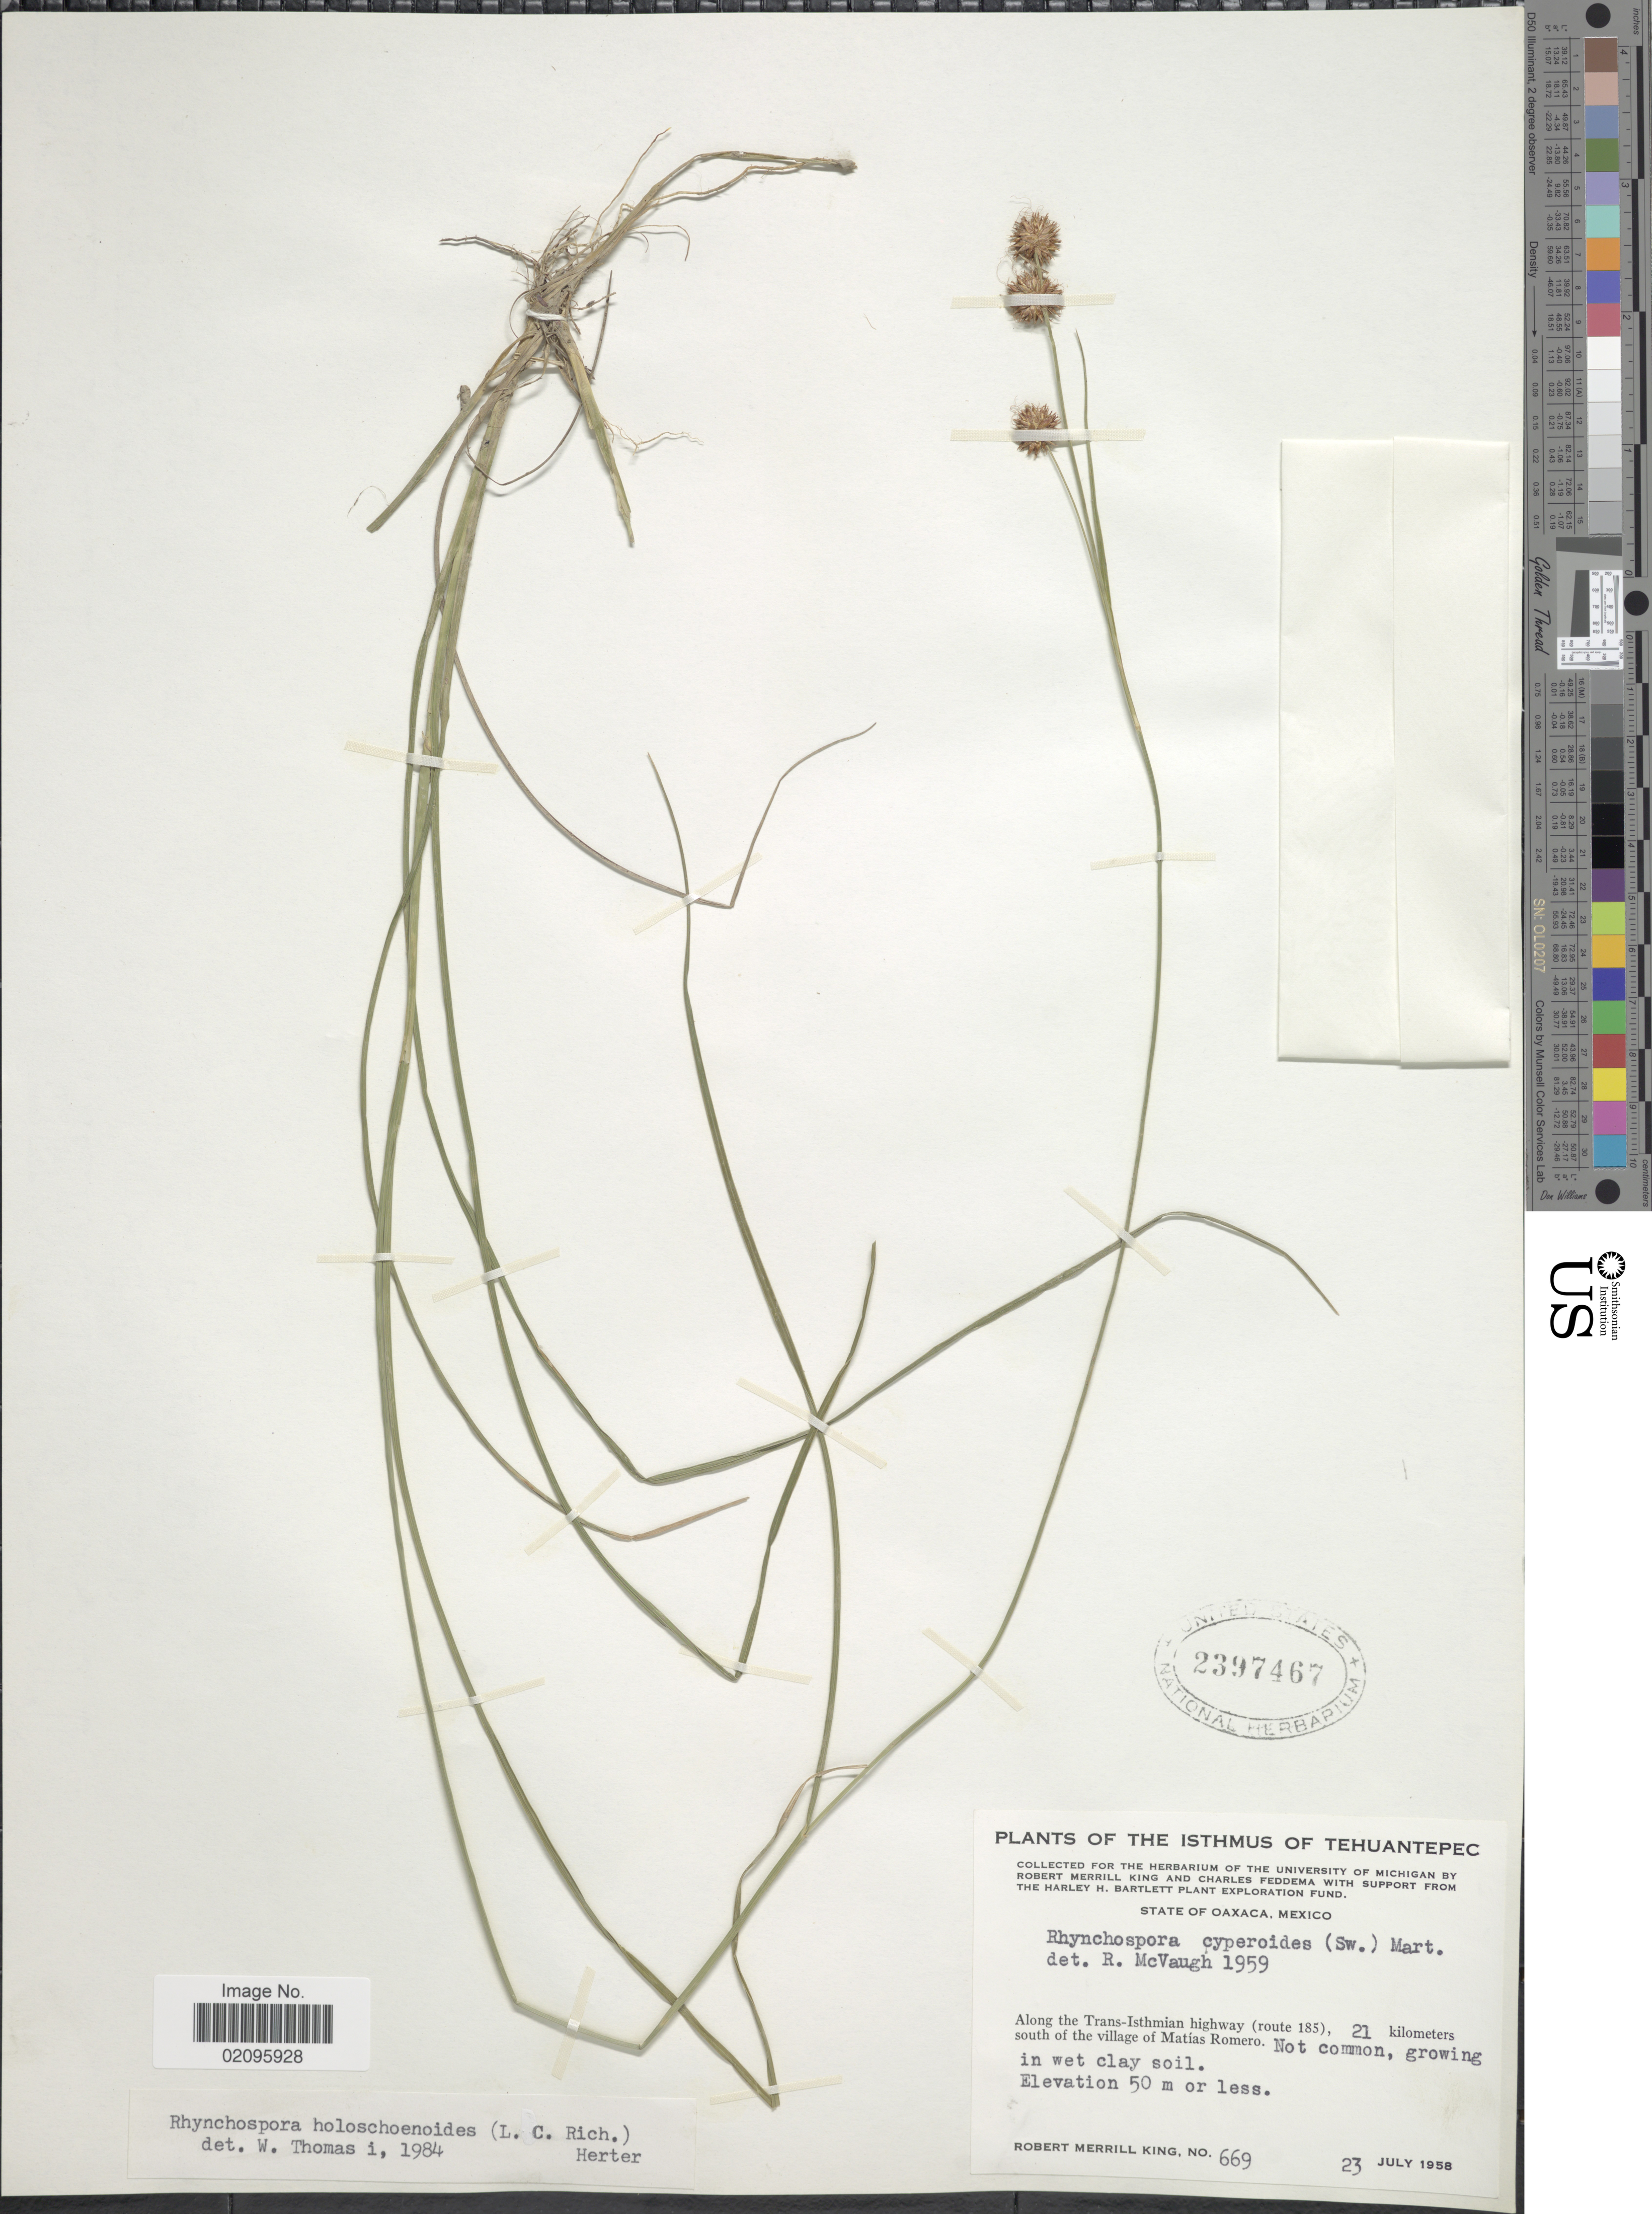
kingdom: Plantae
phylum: Tracheophyta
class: Liliopsida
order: Poales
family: Cyperaceae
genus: Rhynchospora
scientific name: Rhynchospora holoschoenoides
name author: (Rich.) Herter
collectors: R. M. King & C. Feddema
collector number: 669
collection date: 1958-07-23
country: Mexico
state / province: Oaxaca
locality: The Isthmus of Tehuantepec, along the Trans-Isthmian highway (route 185), 21 kilometers south of the village of Matias Romero.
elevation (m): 50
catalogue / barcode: US 2397467